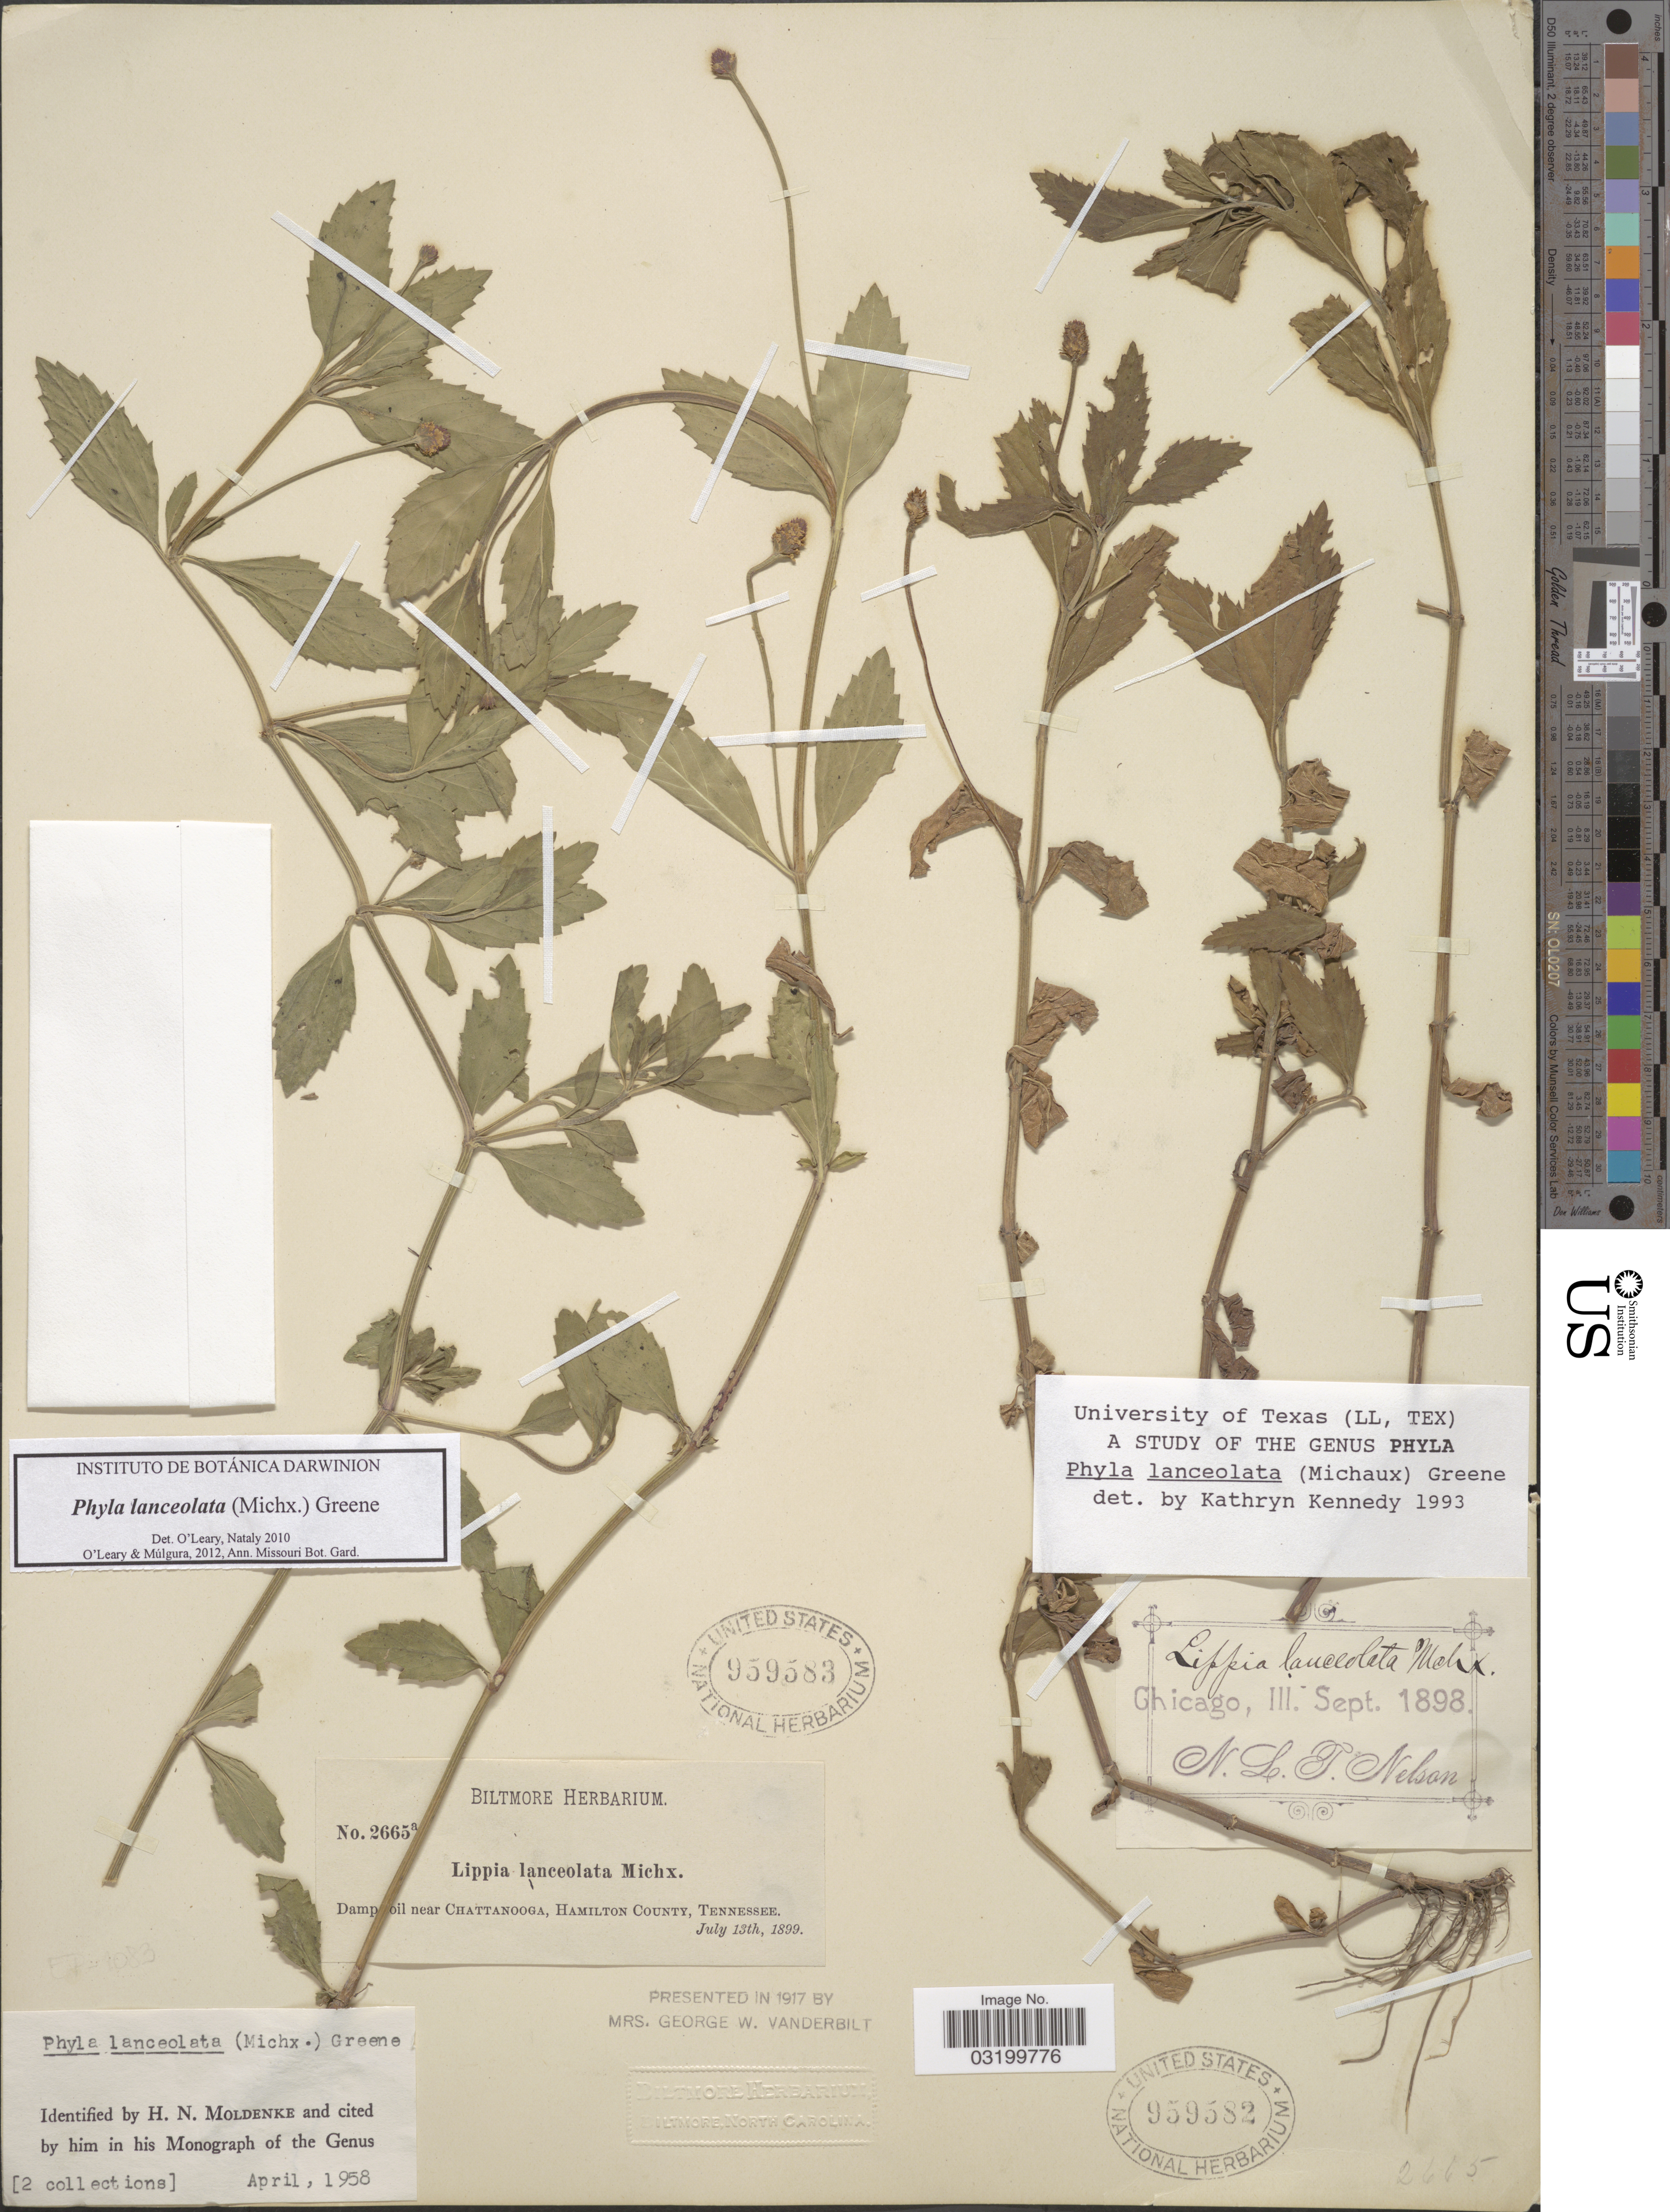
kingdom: Plantae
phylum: Tracheophyta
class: Magnoliopsida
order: Lamiales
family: Verbenaceae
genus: Phyla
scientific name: Phyla lanceolata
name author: (Michx.) Greene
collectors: ex herb. Biltmore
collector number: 2665a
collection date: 1899-07-13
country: United States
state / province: Tennessee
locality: Near Chattanooga, Hamilton County.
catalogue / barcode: US 959583